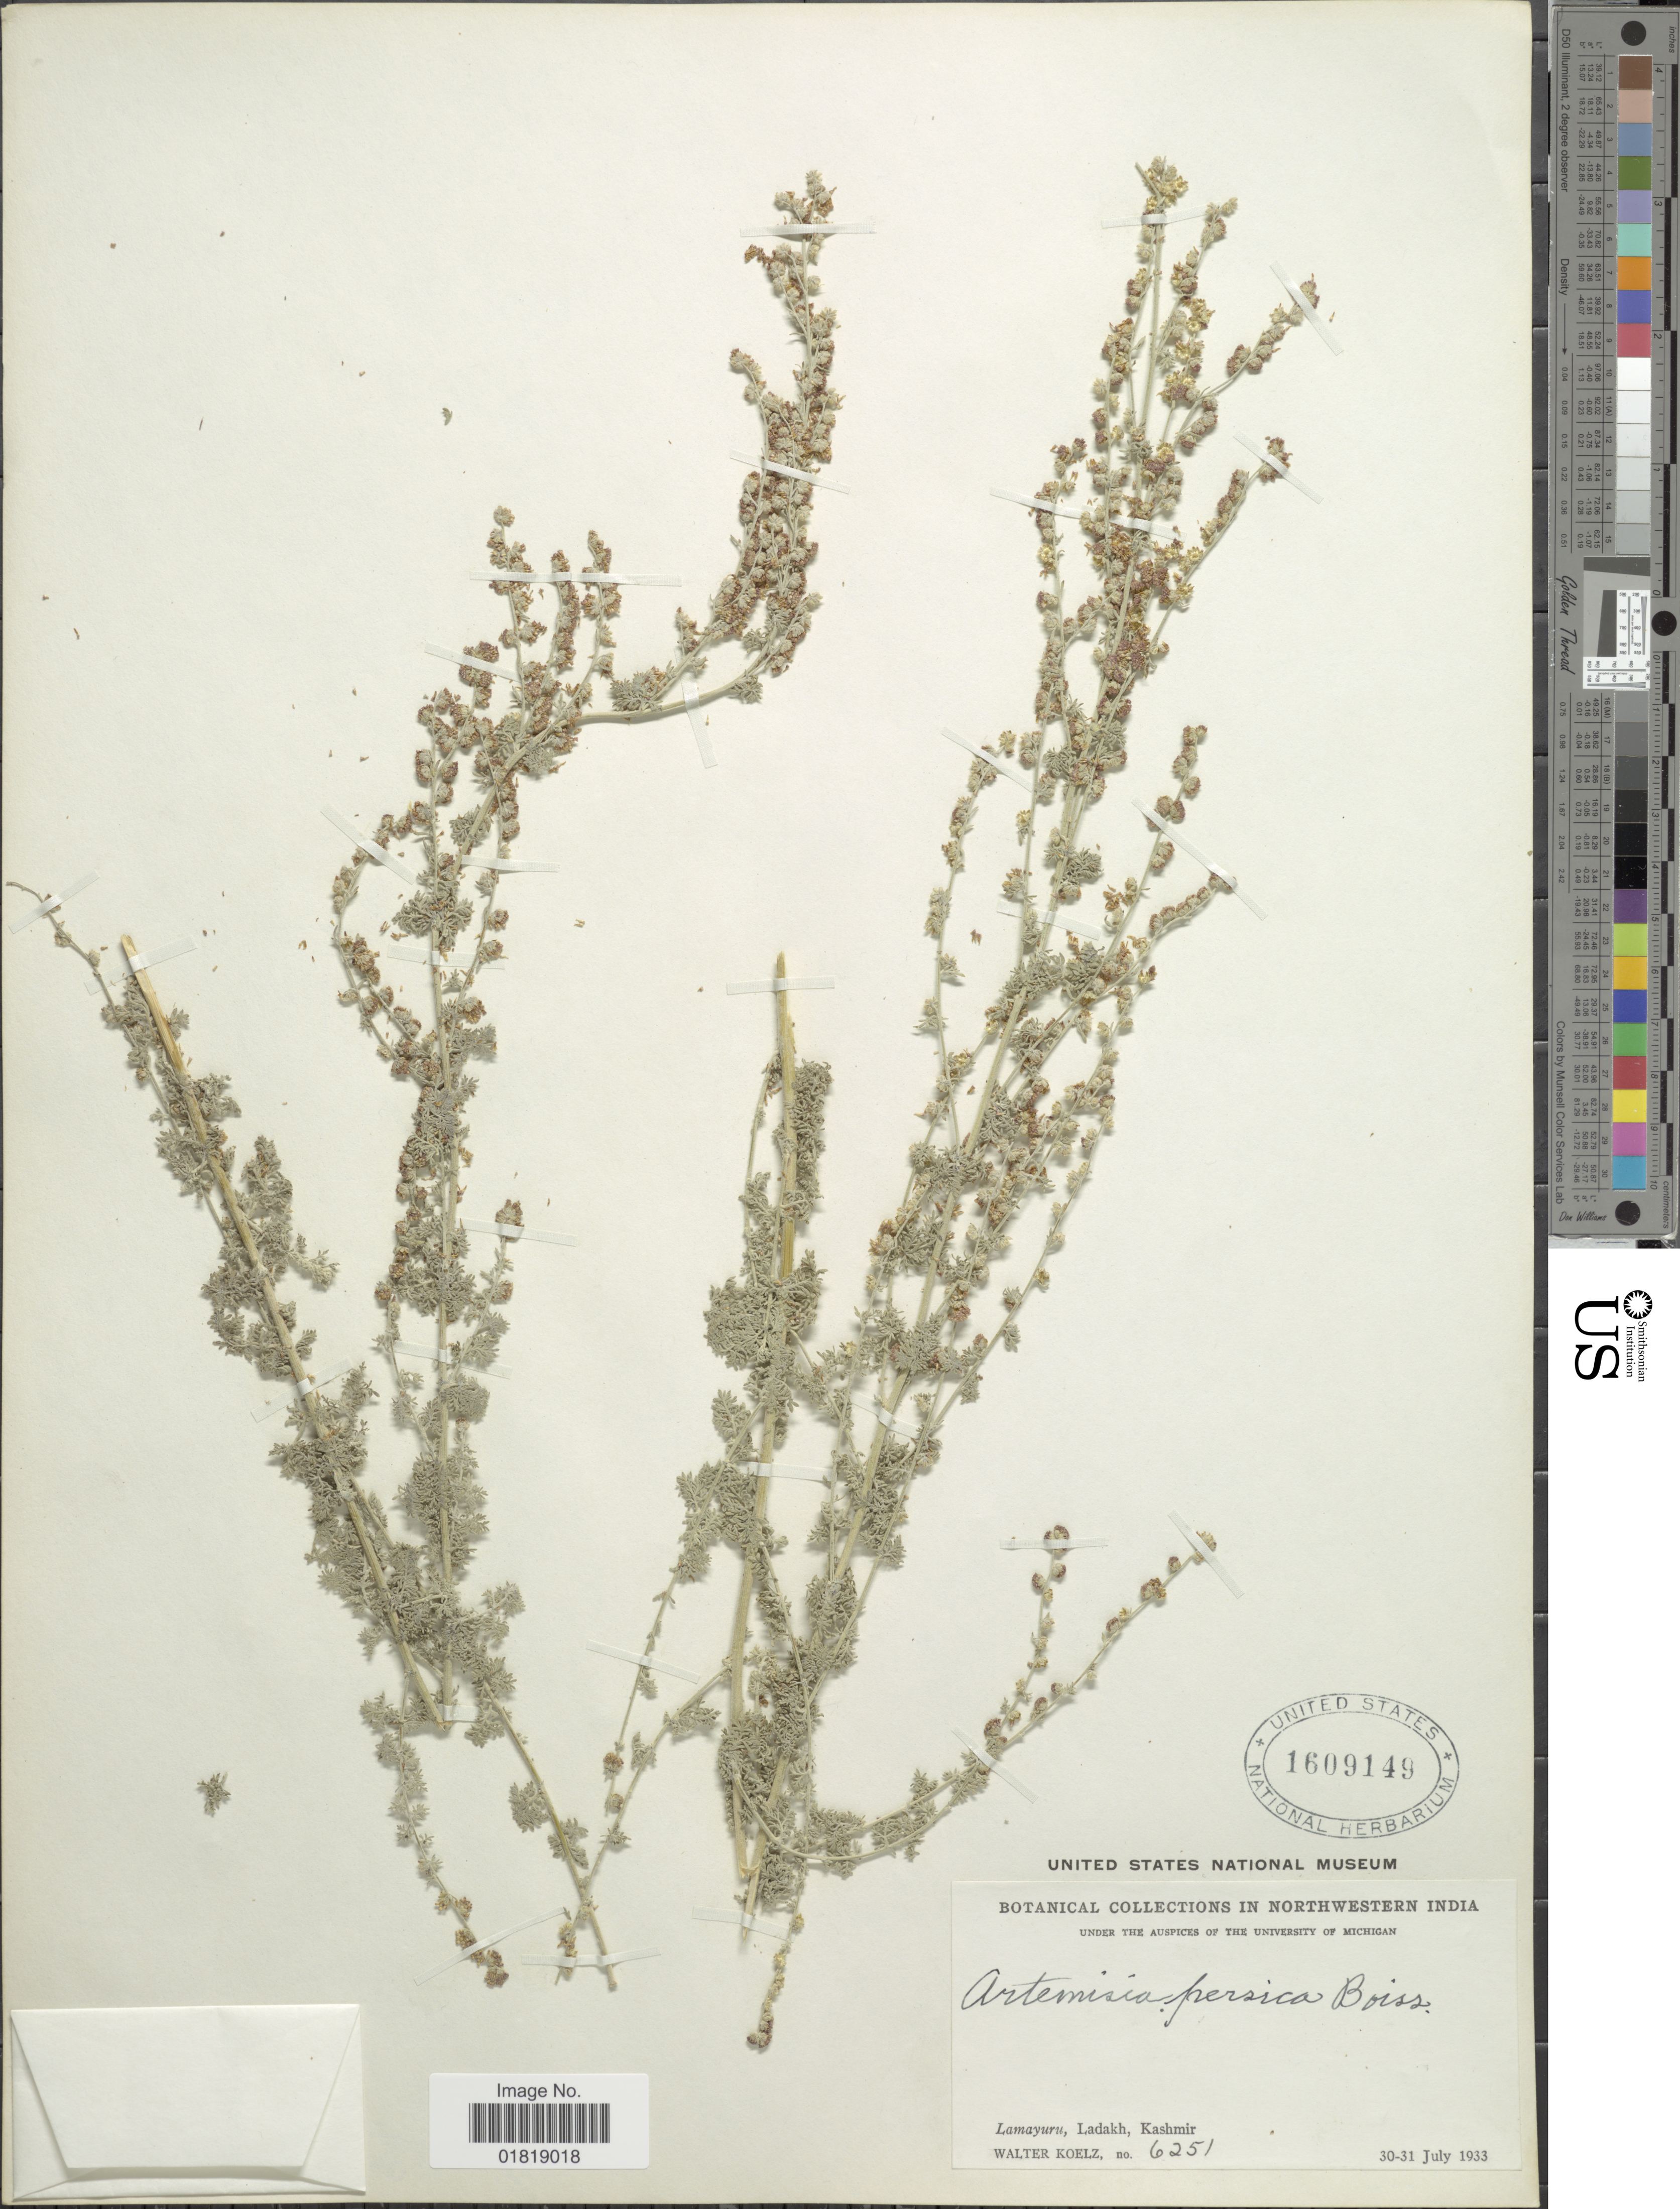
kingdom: Plantae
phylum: Tracheophyta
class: Magnoliopsida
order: Asterales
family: Asteraceae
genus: Artemisia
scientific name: Artemisia persica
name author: Boiss.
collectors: W. N. Koelz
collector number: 6251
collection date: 1933-07-30/1933-07-31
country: India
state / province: Jammu and Kashmir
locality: Northwestern India, Lamayuru, Ladakh, Kashmir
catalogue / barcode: US 1609149